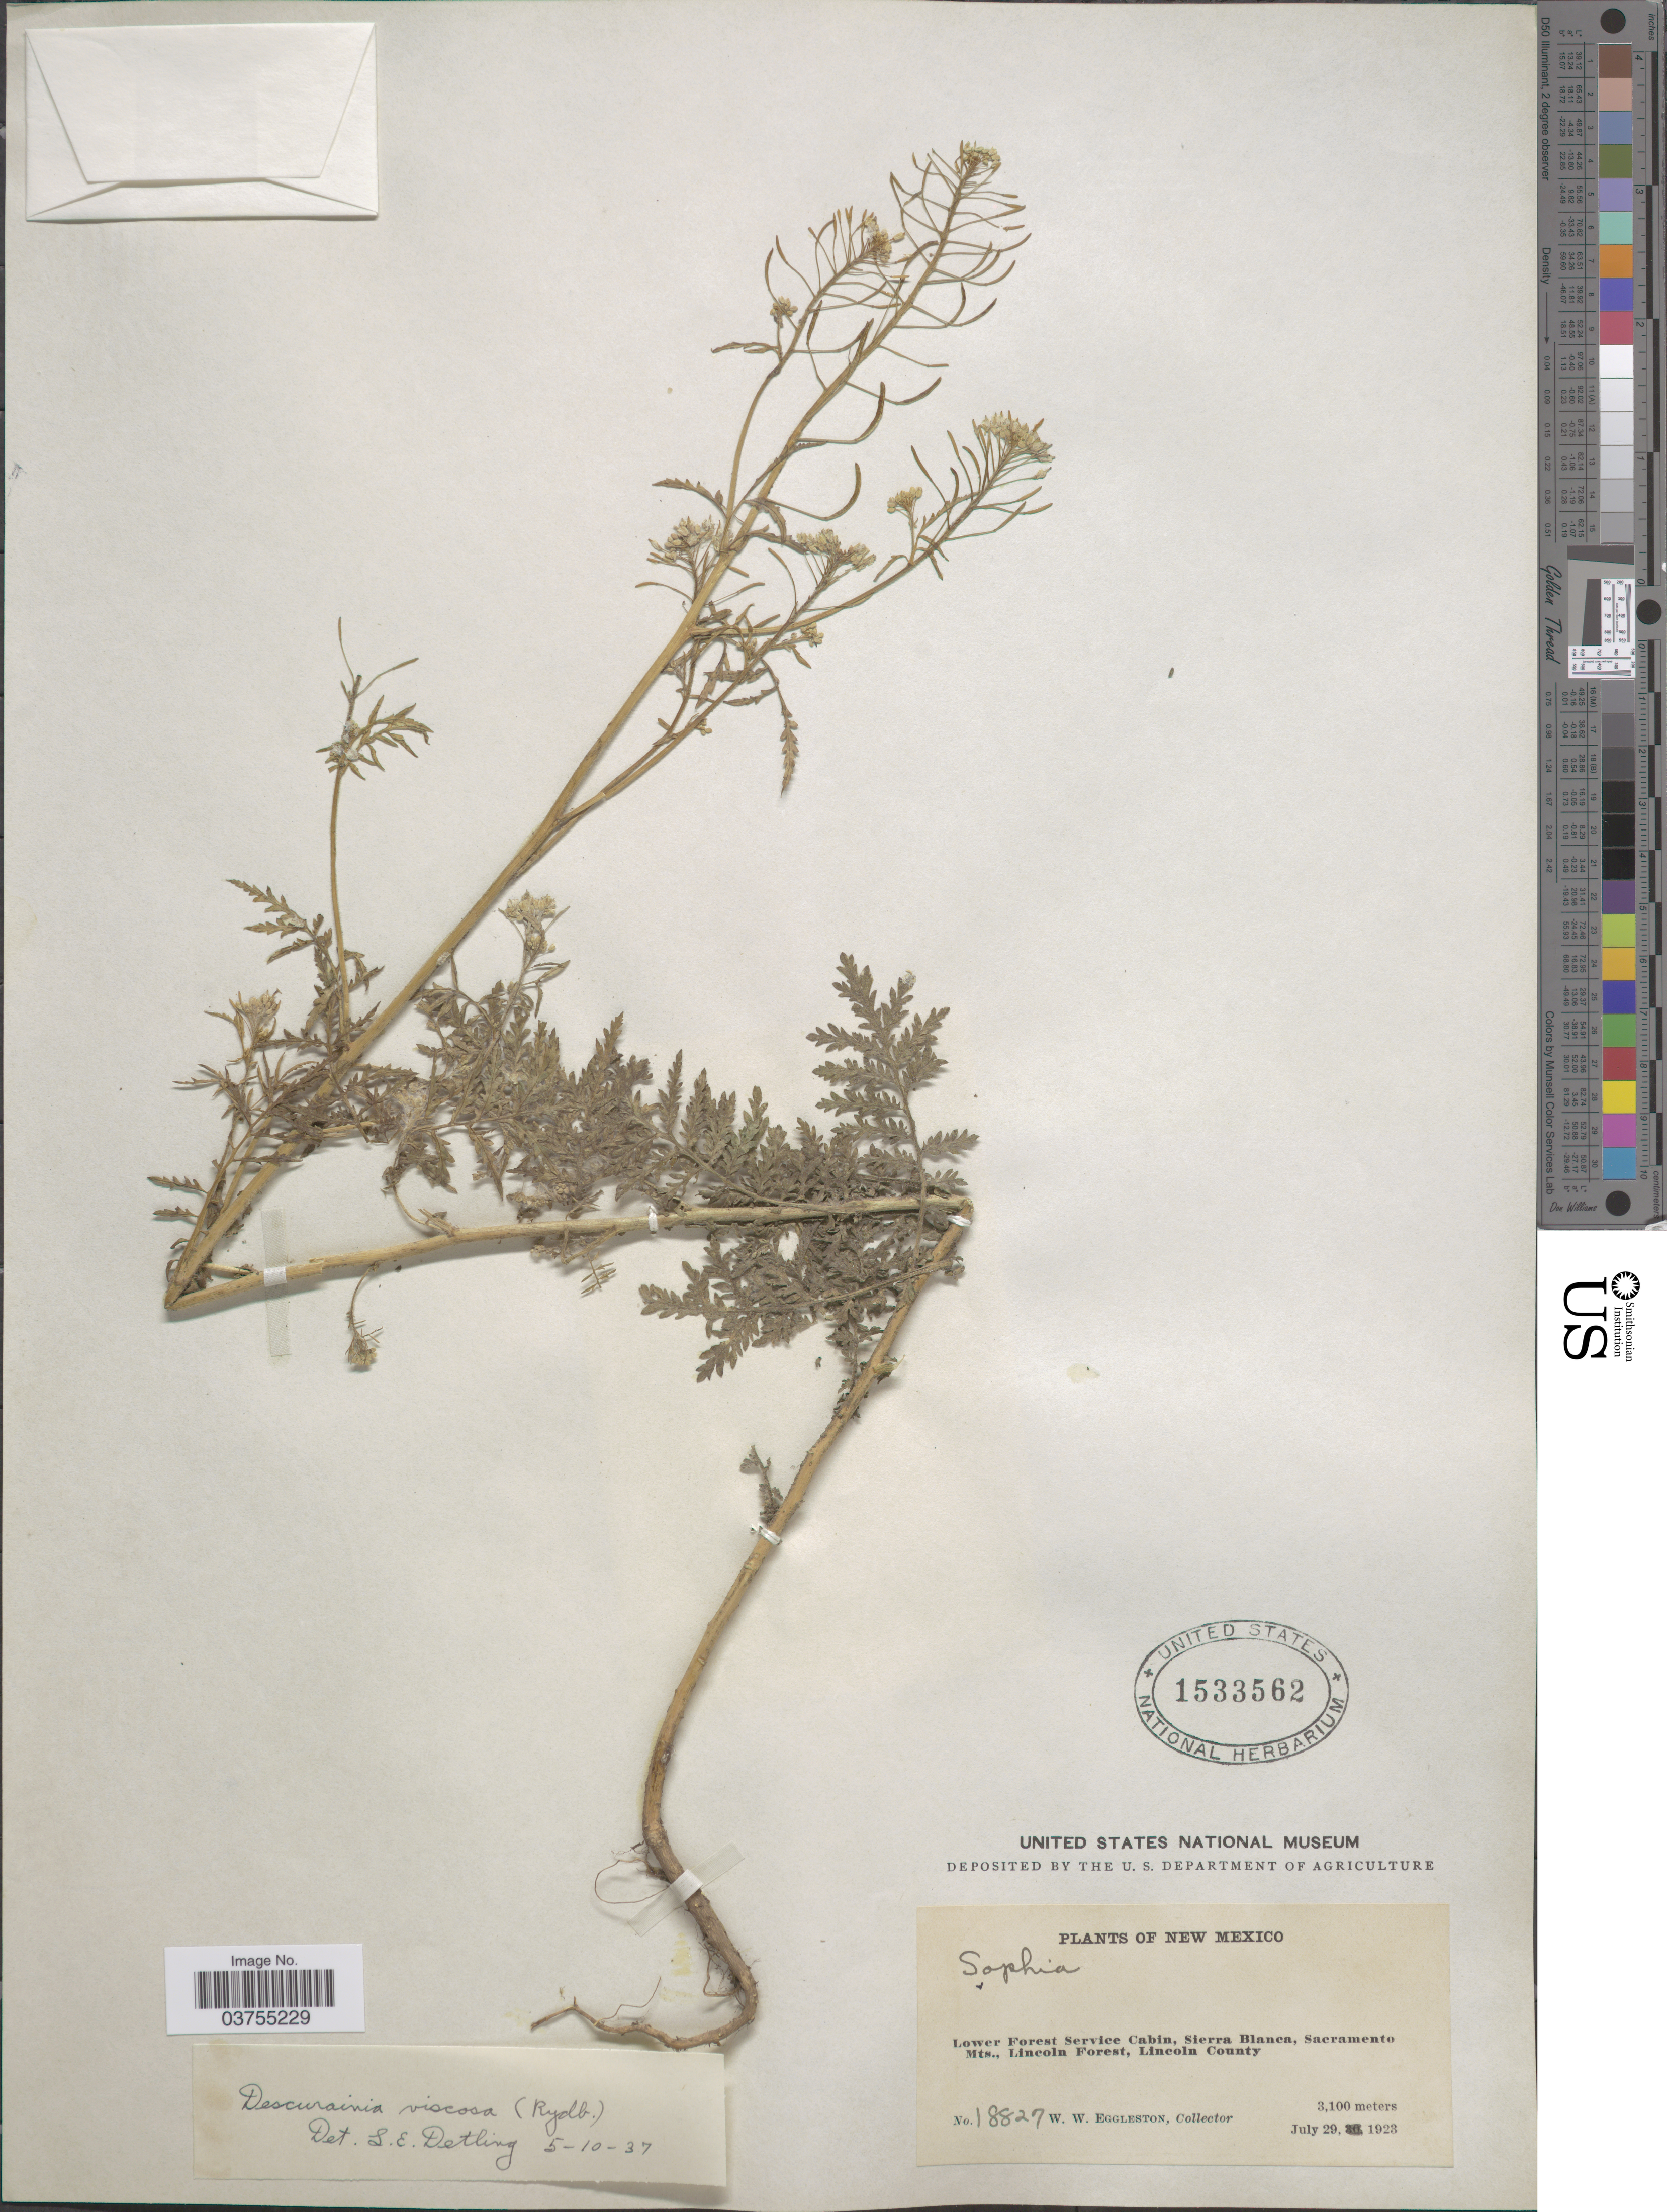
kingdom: Plantae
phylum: Tracheophyta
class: Magnoliopsida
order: Brassicales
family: Brassicaceae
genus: Descurainia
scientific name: Descurainia richardsonii subsp. viscosa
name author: (Rydb.) Detling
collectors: W. W. Eggleston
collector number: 18827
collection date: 1923-07-29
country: United States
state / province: New Mexico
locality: Lower Forest Service Cabin, Sierra Blanca, Sacramento Mts., Lincoln Forest, Lincoln County.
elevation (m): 3100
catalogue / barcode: US 1533562